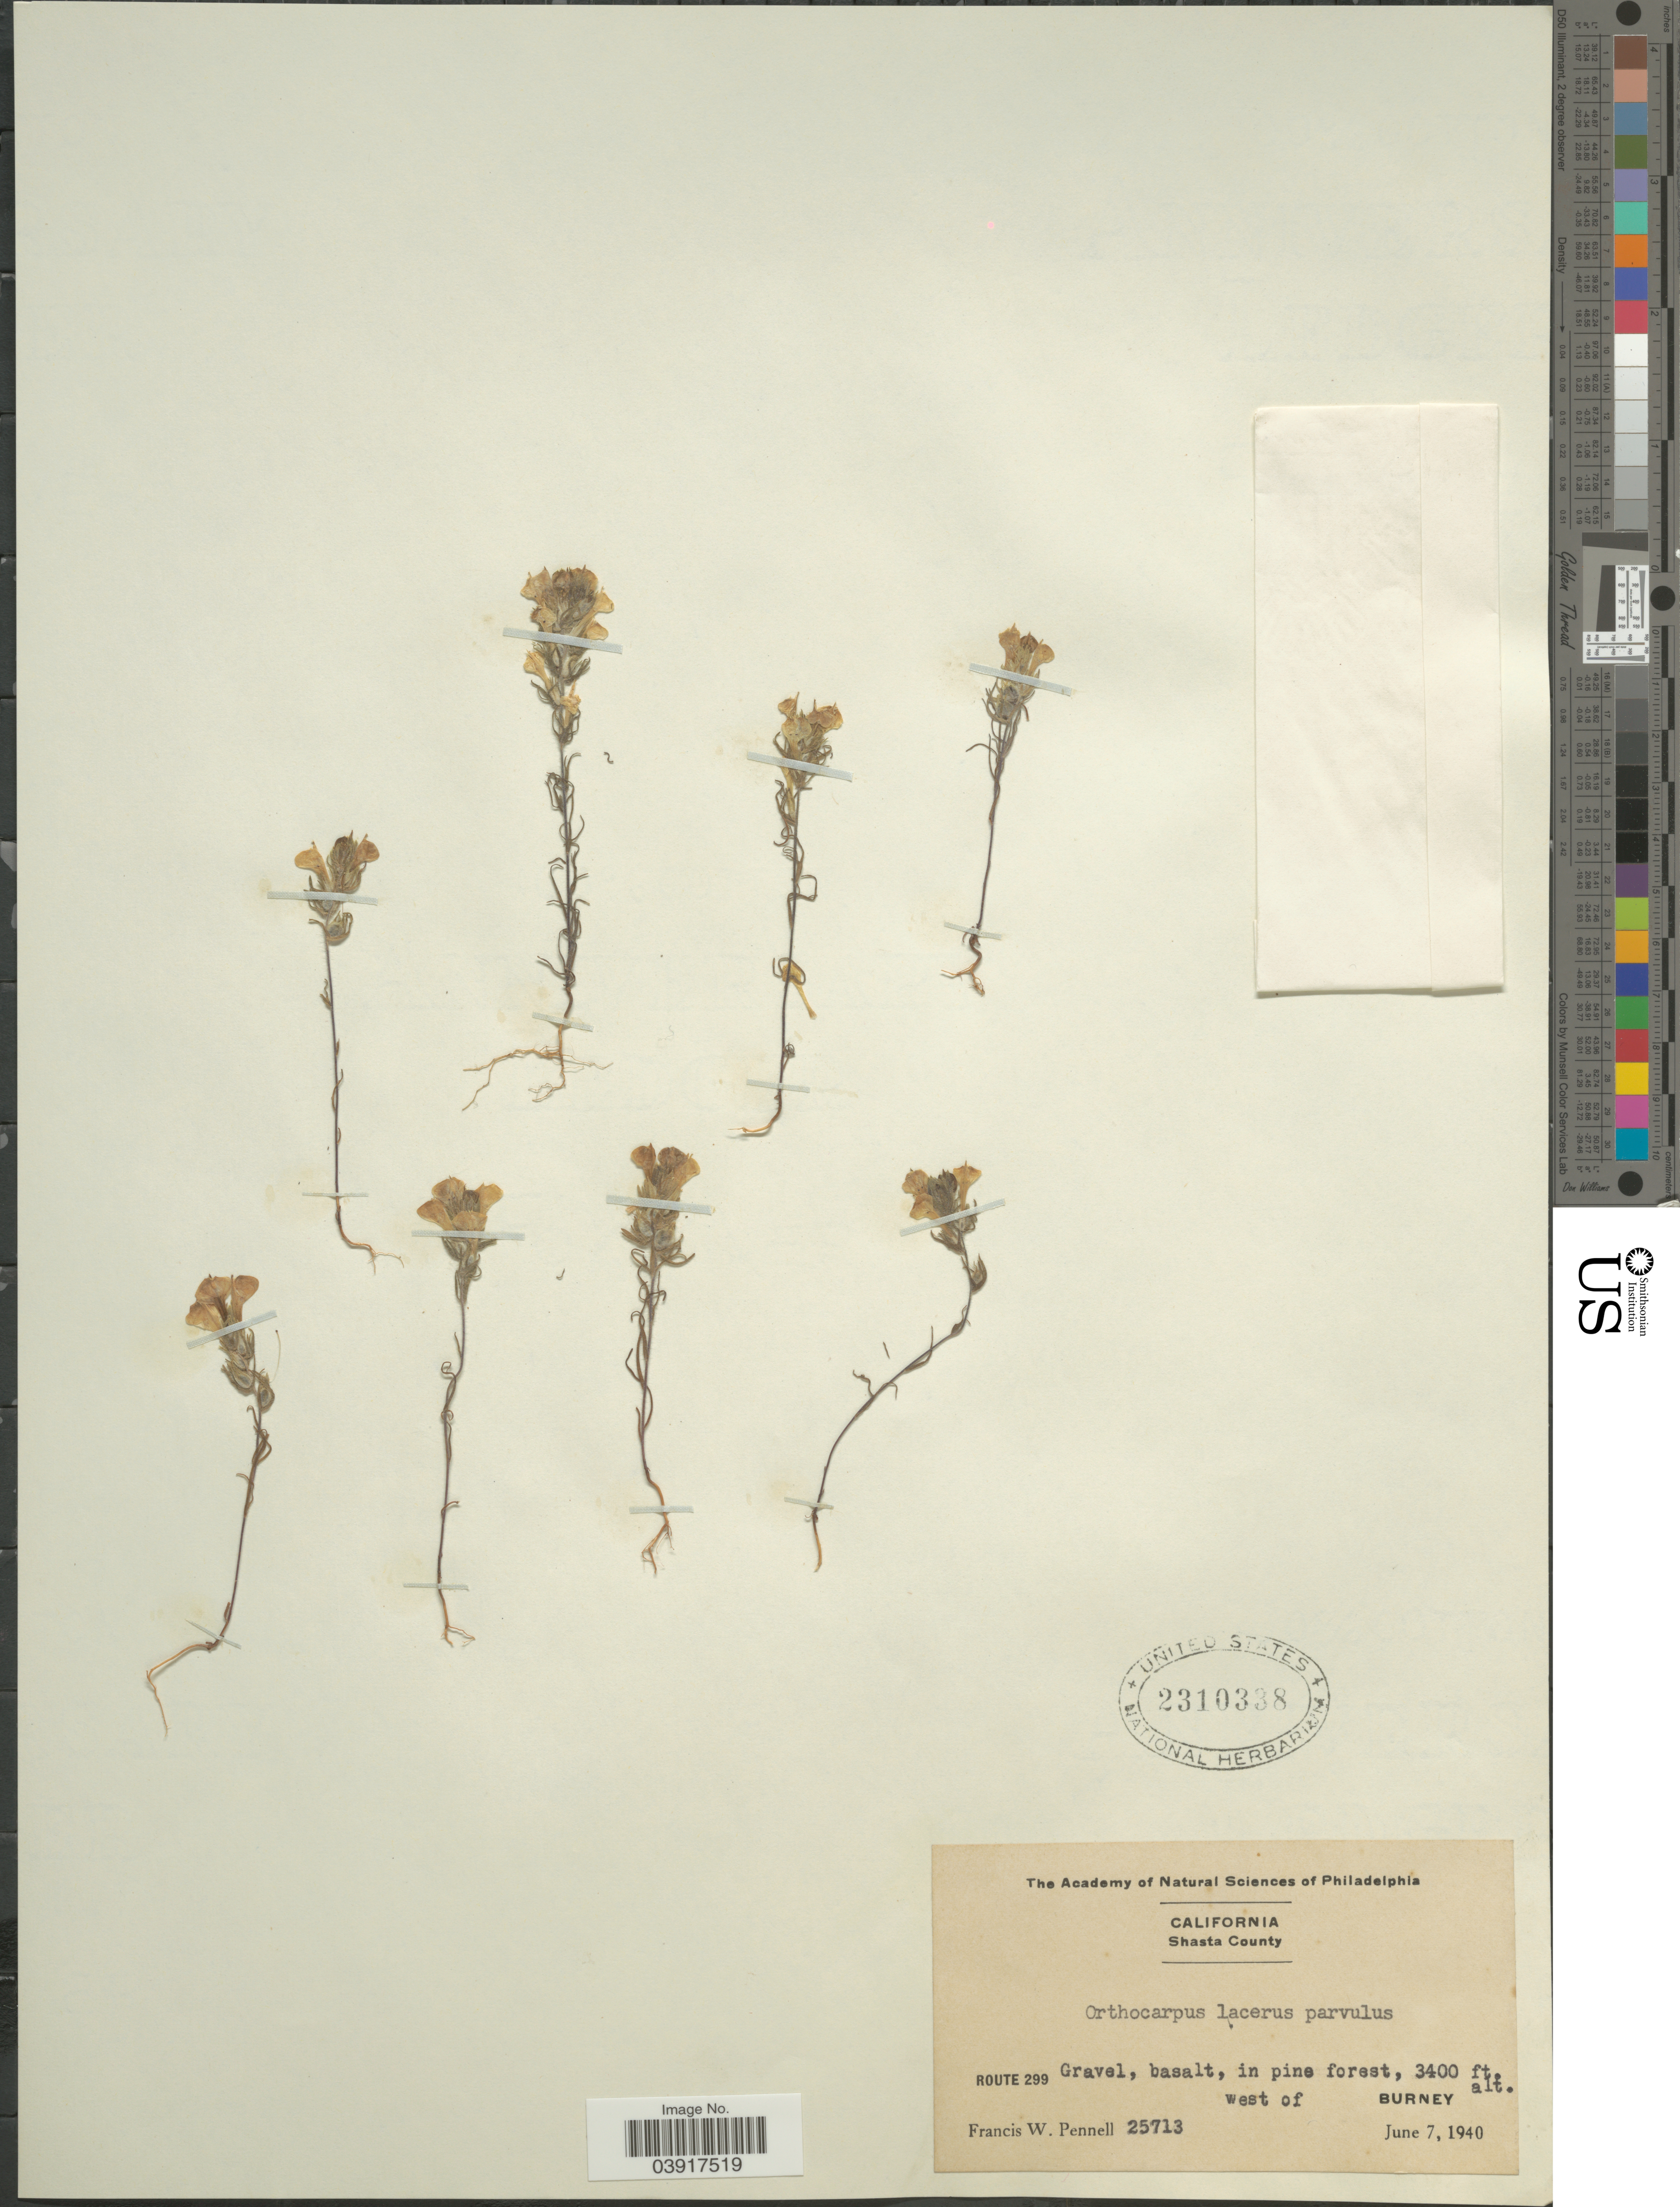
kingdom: Plantae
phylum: Tracheophyta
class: Magnoliopsida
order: Lamiales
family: Orobanchaceae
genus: Orthocarpus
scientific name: Orthocarpus lacerus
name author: Benth.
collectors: F. W. Pennell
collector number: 25713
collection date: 1940-06-07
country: United States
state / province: California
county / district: Shasta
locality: Shasta County. Route 299, west of Burney.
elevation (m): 1036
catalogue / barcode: US 2310338